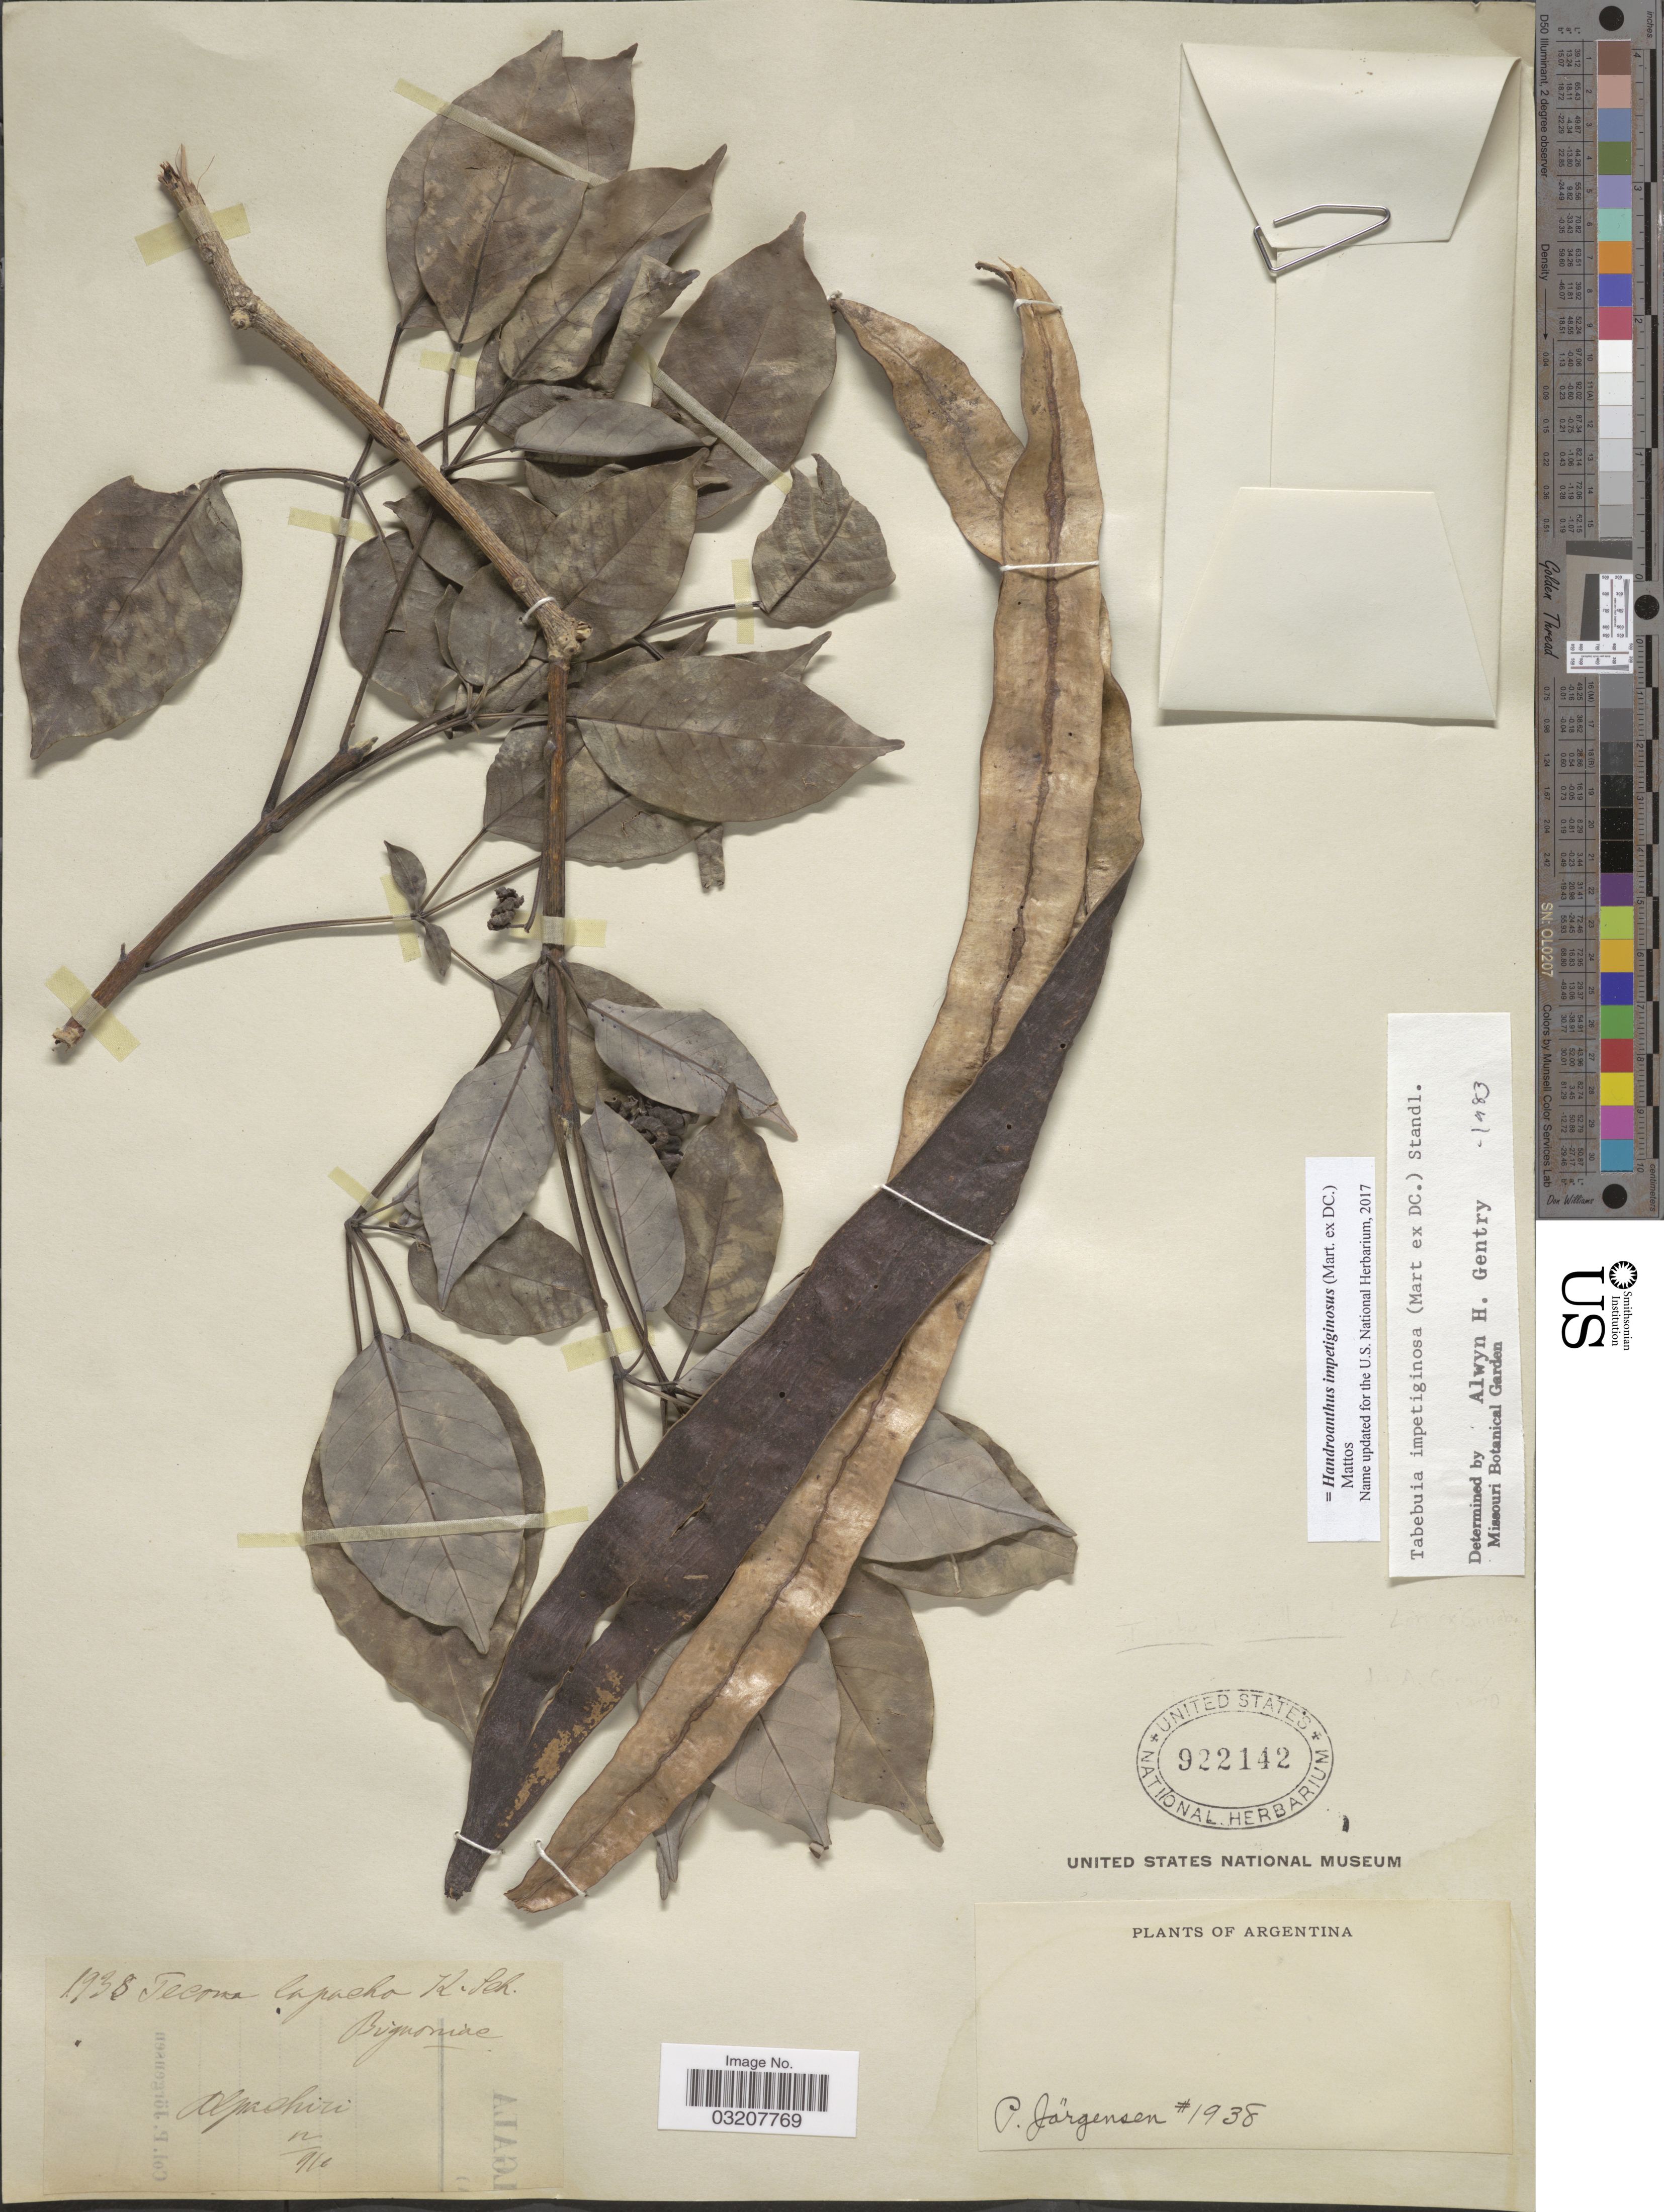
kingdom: Plantae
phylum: Tracheophyta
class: Magnoliopsida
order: Lamiales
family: Bignoniaceae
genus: Handroanthus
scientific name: Handroanthus impetiginosus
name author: (Mart. ex DC.) Mattos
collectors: P. Jörgensen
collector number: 1938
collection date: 1910-12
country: Argentina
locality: Alpachiri.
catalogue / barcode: US 922142